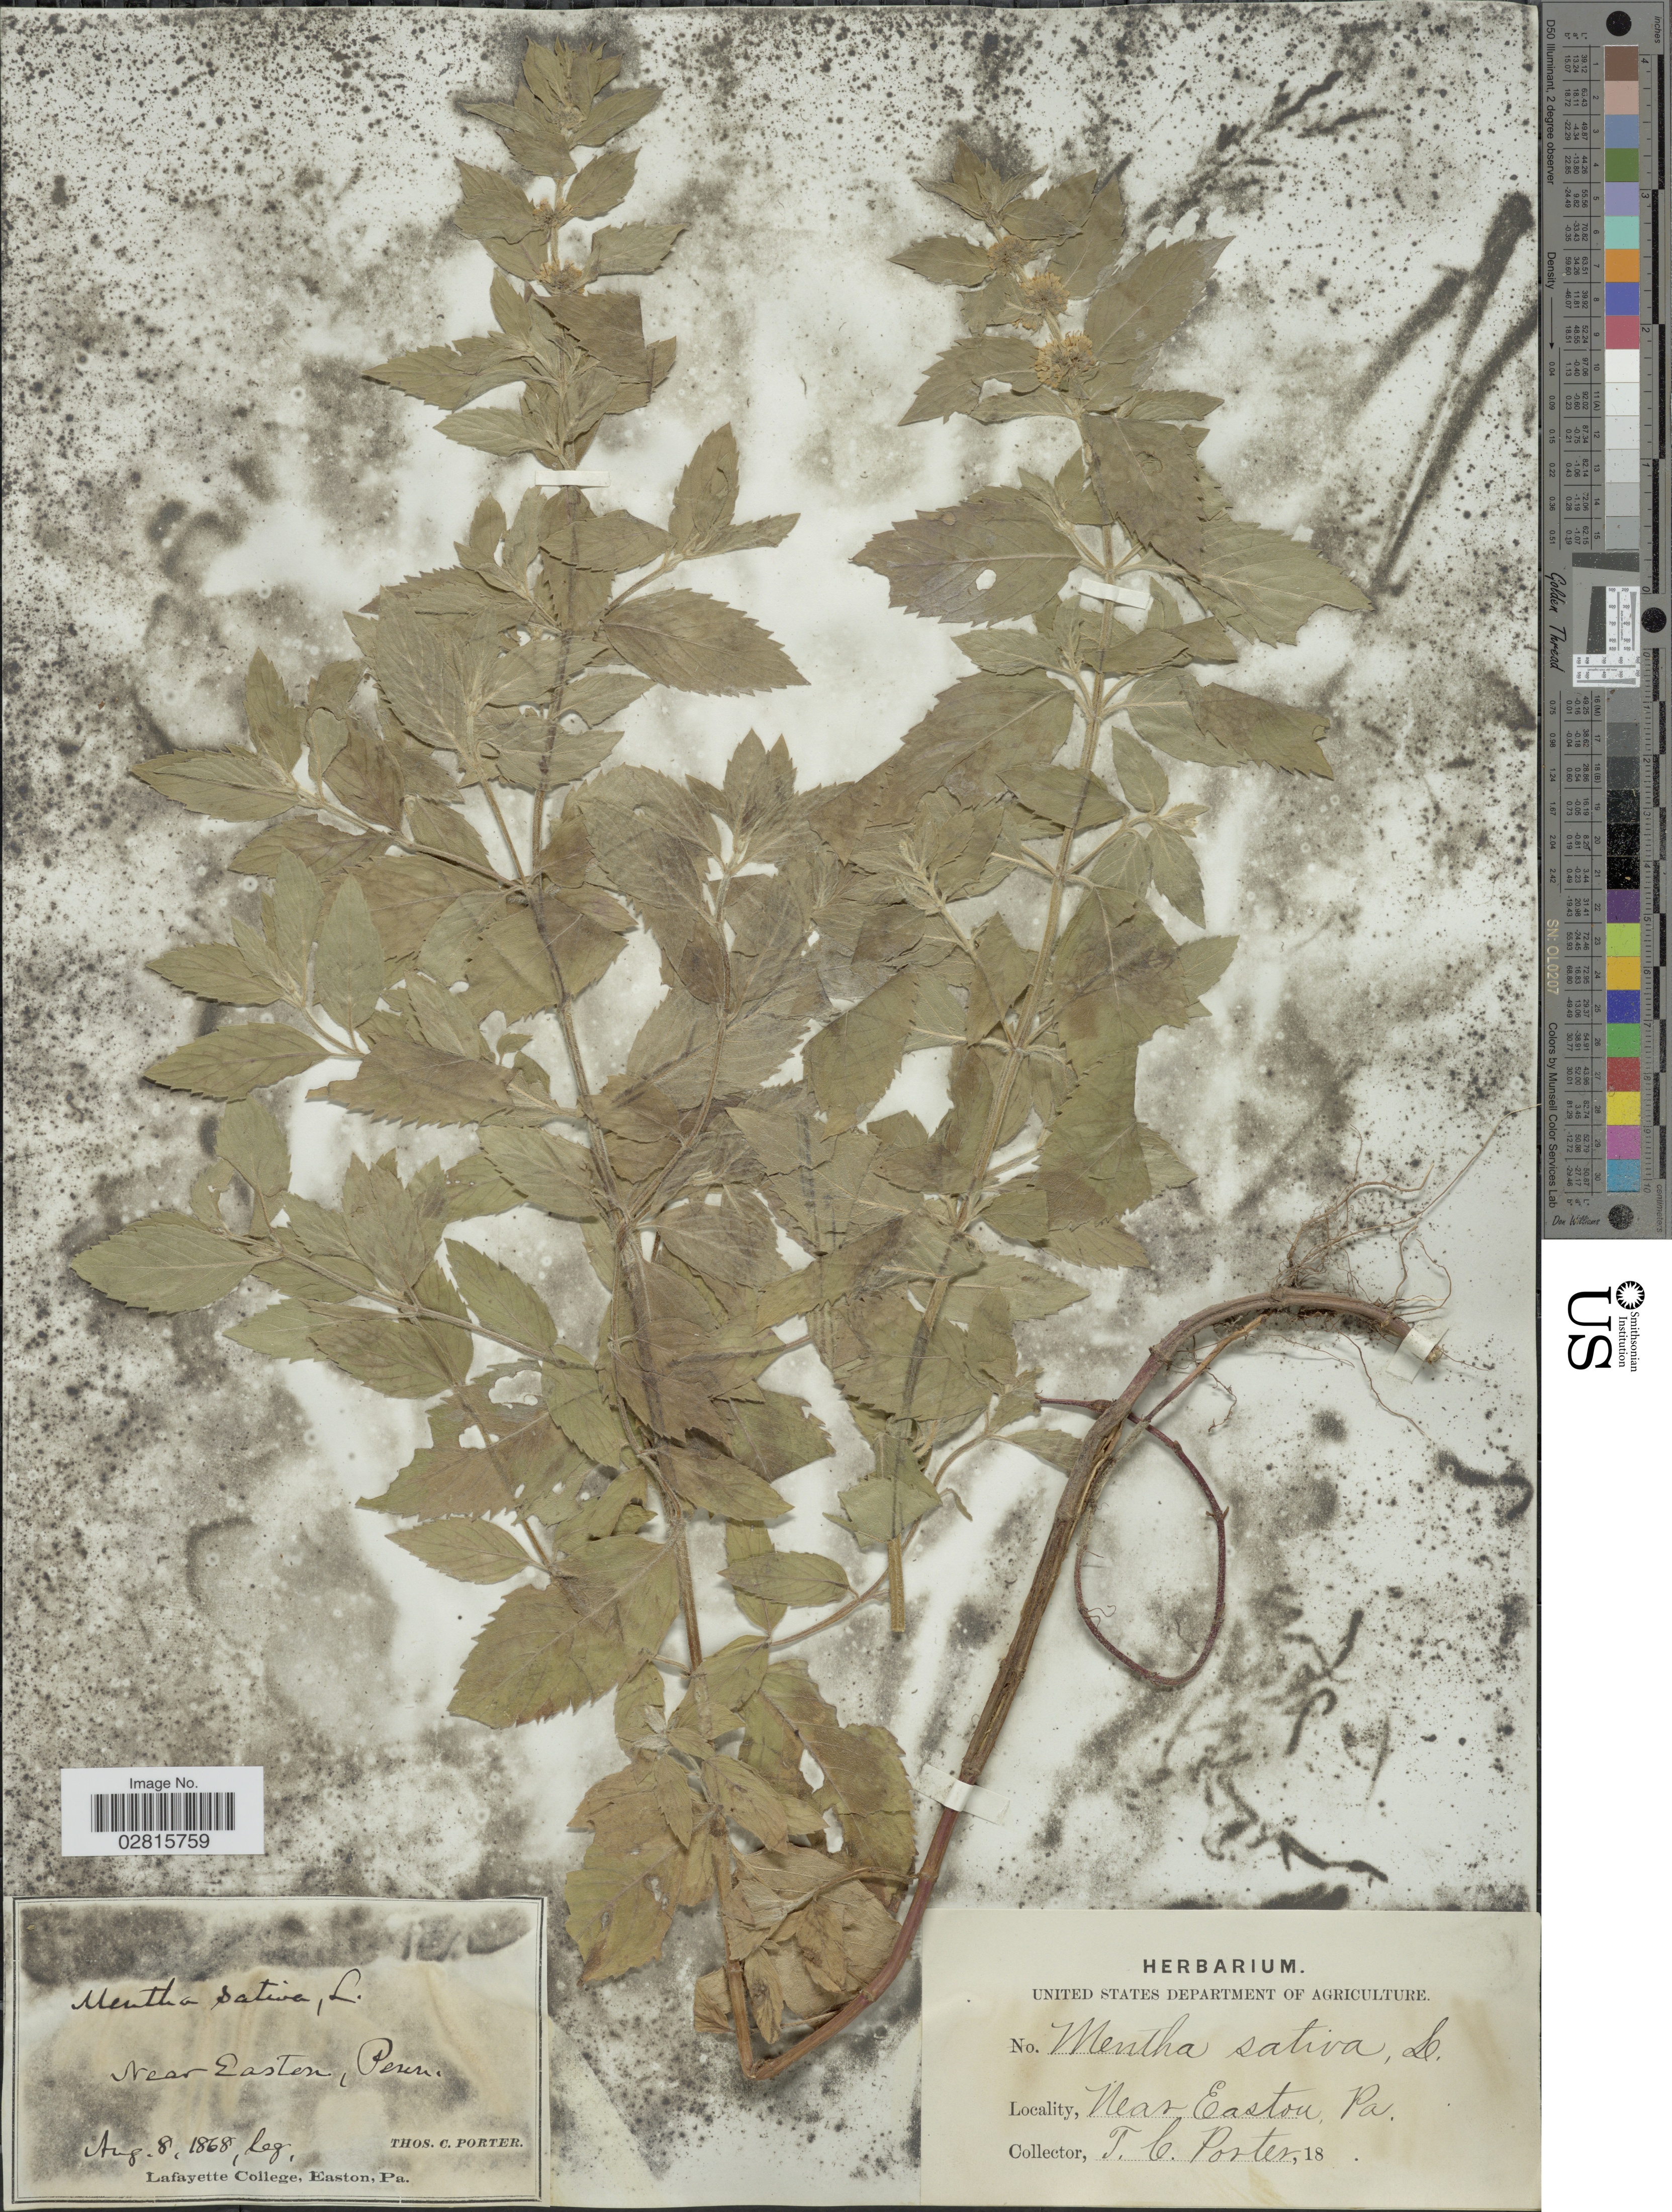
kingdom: Plantae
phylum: Tracheophyta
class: Magnoliopsida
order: Lamiales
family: Lamiaceae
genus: Mentha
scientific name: Mentha x sativa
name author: L.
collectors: T. Porter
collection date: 1868-08-08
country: United States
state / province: Pennsylvania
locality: Near Easton, Pa.